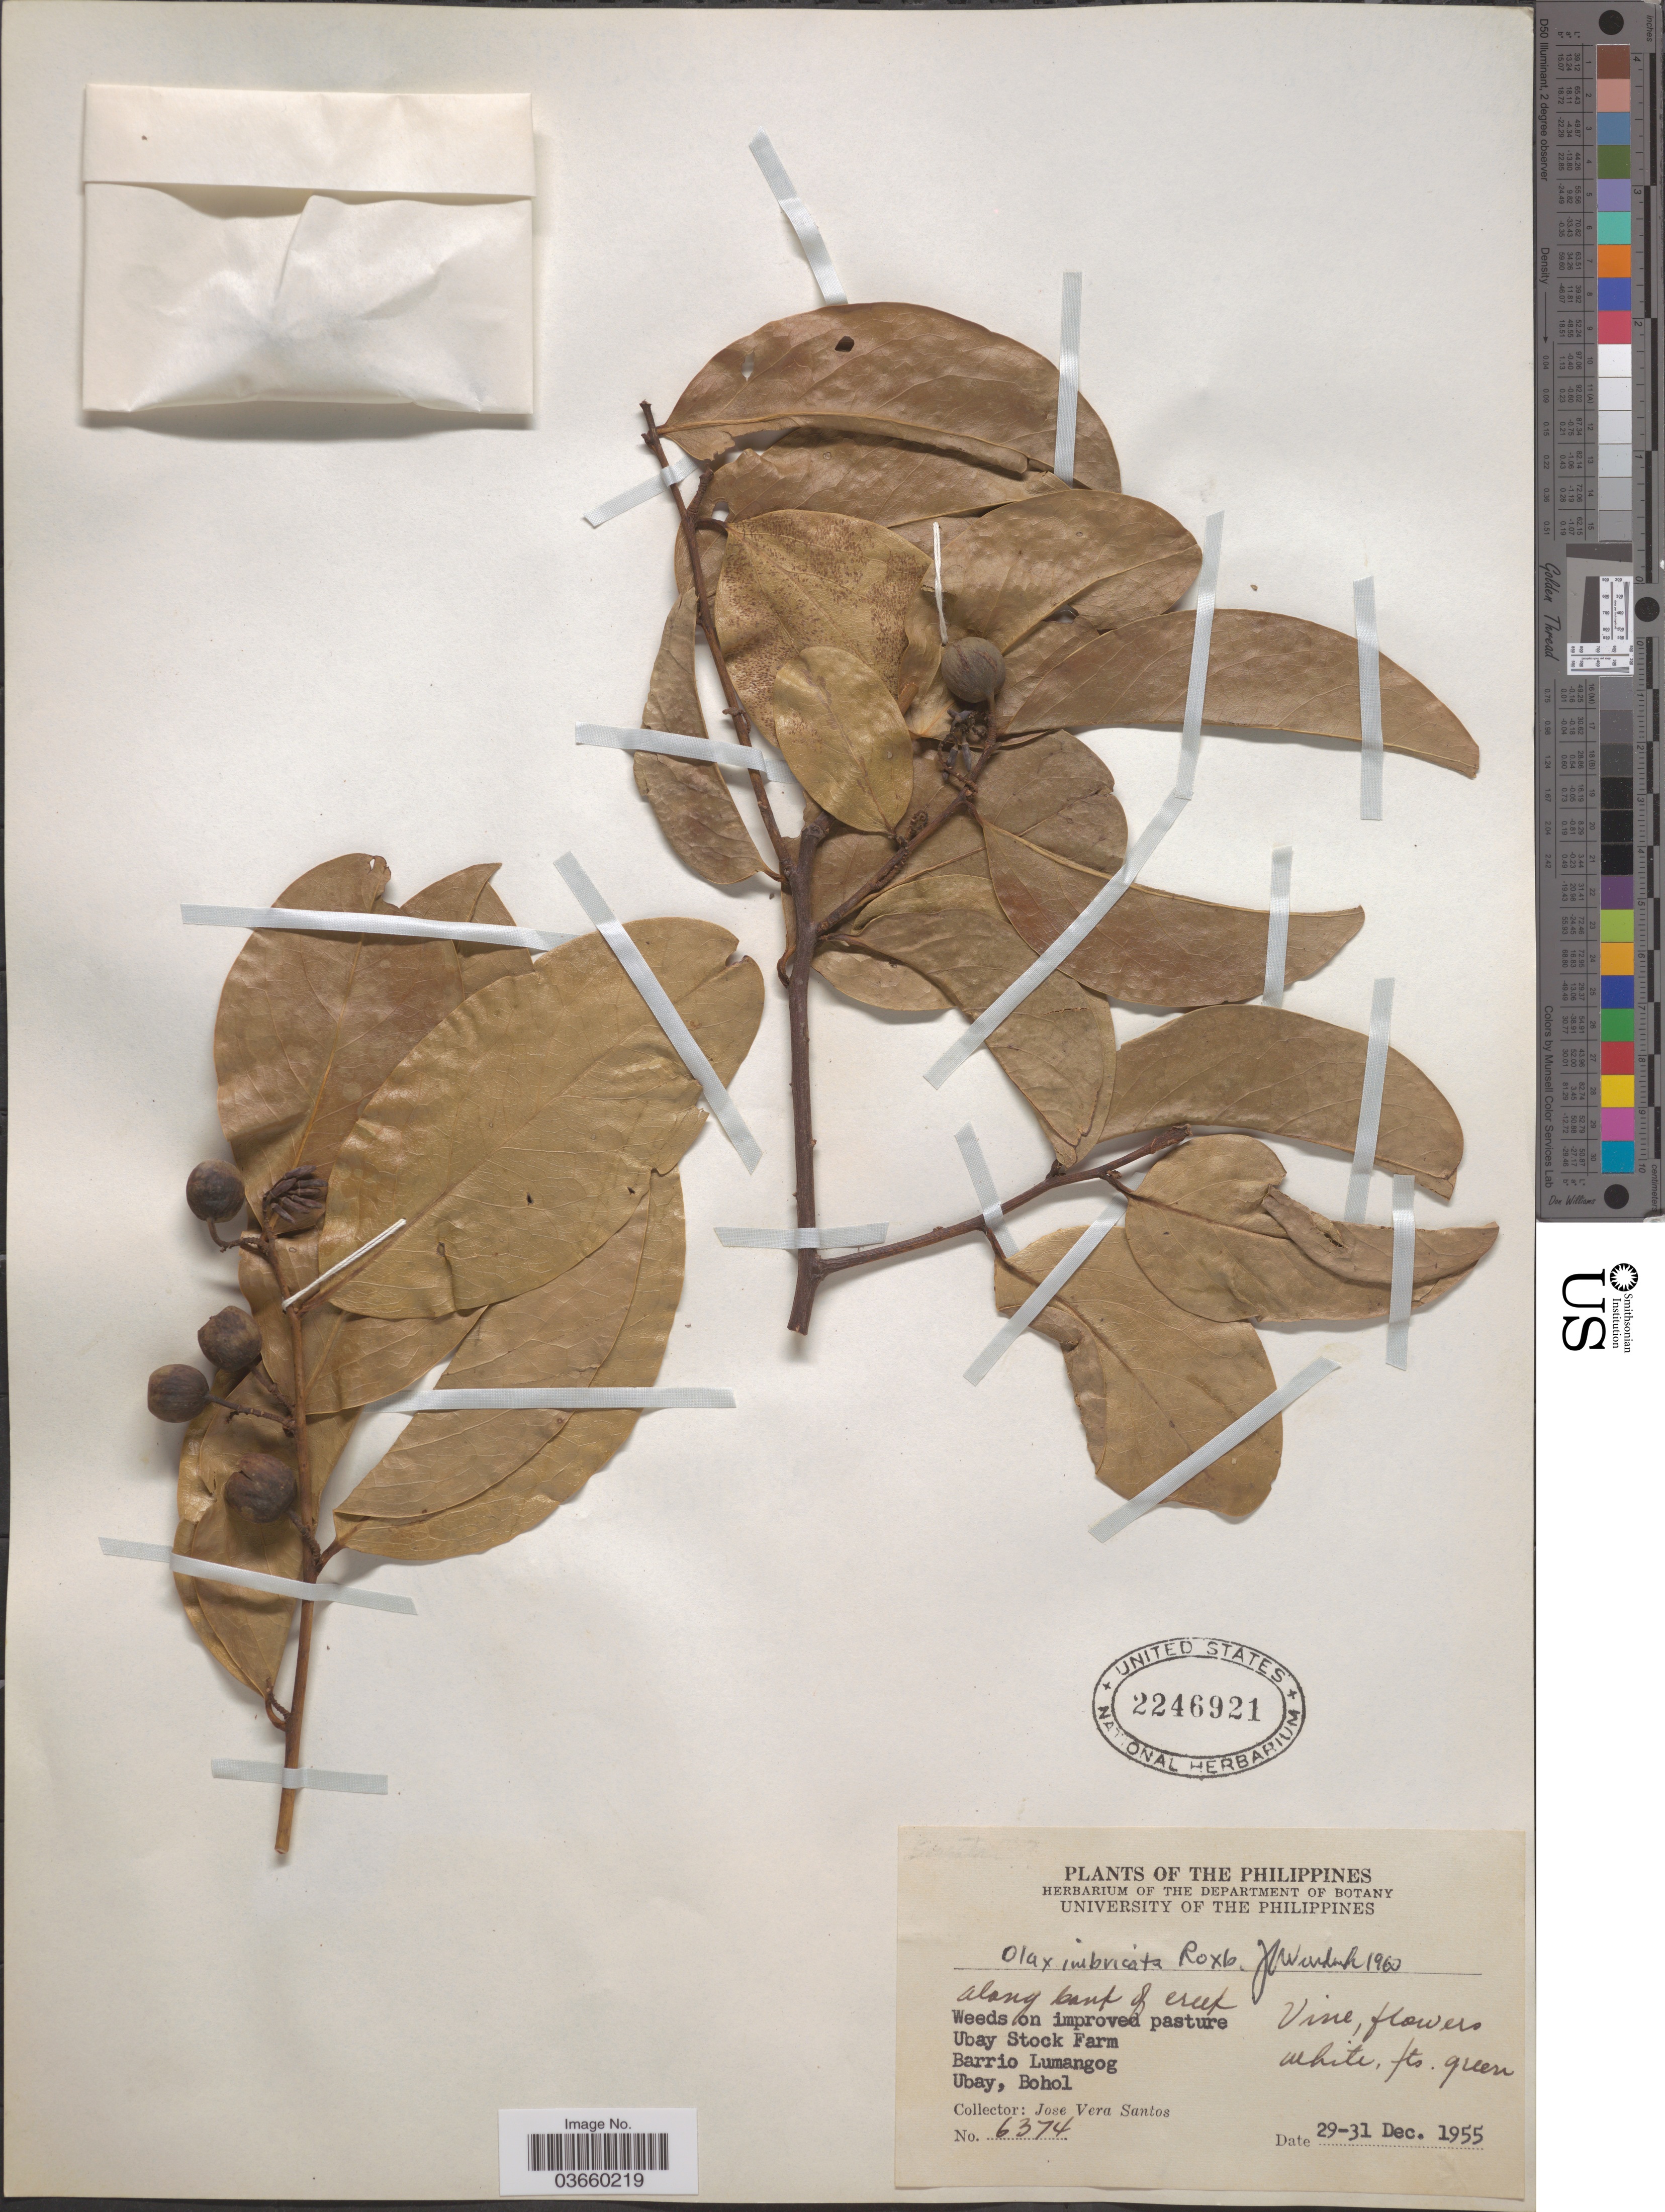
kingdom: Plantae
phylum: Tracheophyta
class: Magnoliopsida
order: Santalales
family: Olacaceae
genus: Olax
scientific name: Olax imbricata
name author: Roxb.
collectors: J. V. Santos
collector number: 6374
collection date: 1955-12-29/1955-12-31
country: Philippines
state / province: Central Visayas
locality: On improved pasture Ubay Stock Farm, Barrio Lumangog Ubay, Bohol.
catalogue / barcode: US 2246921